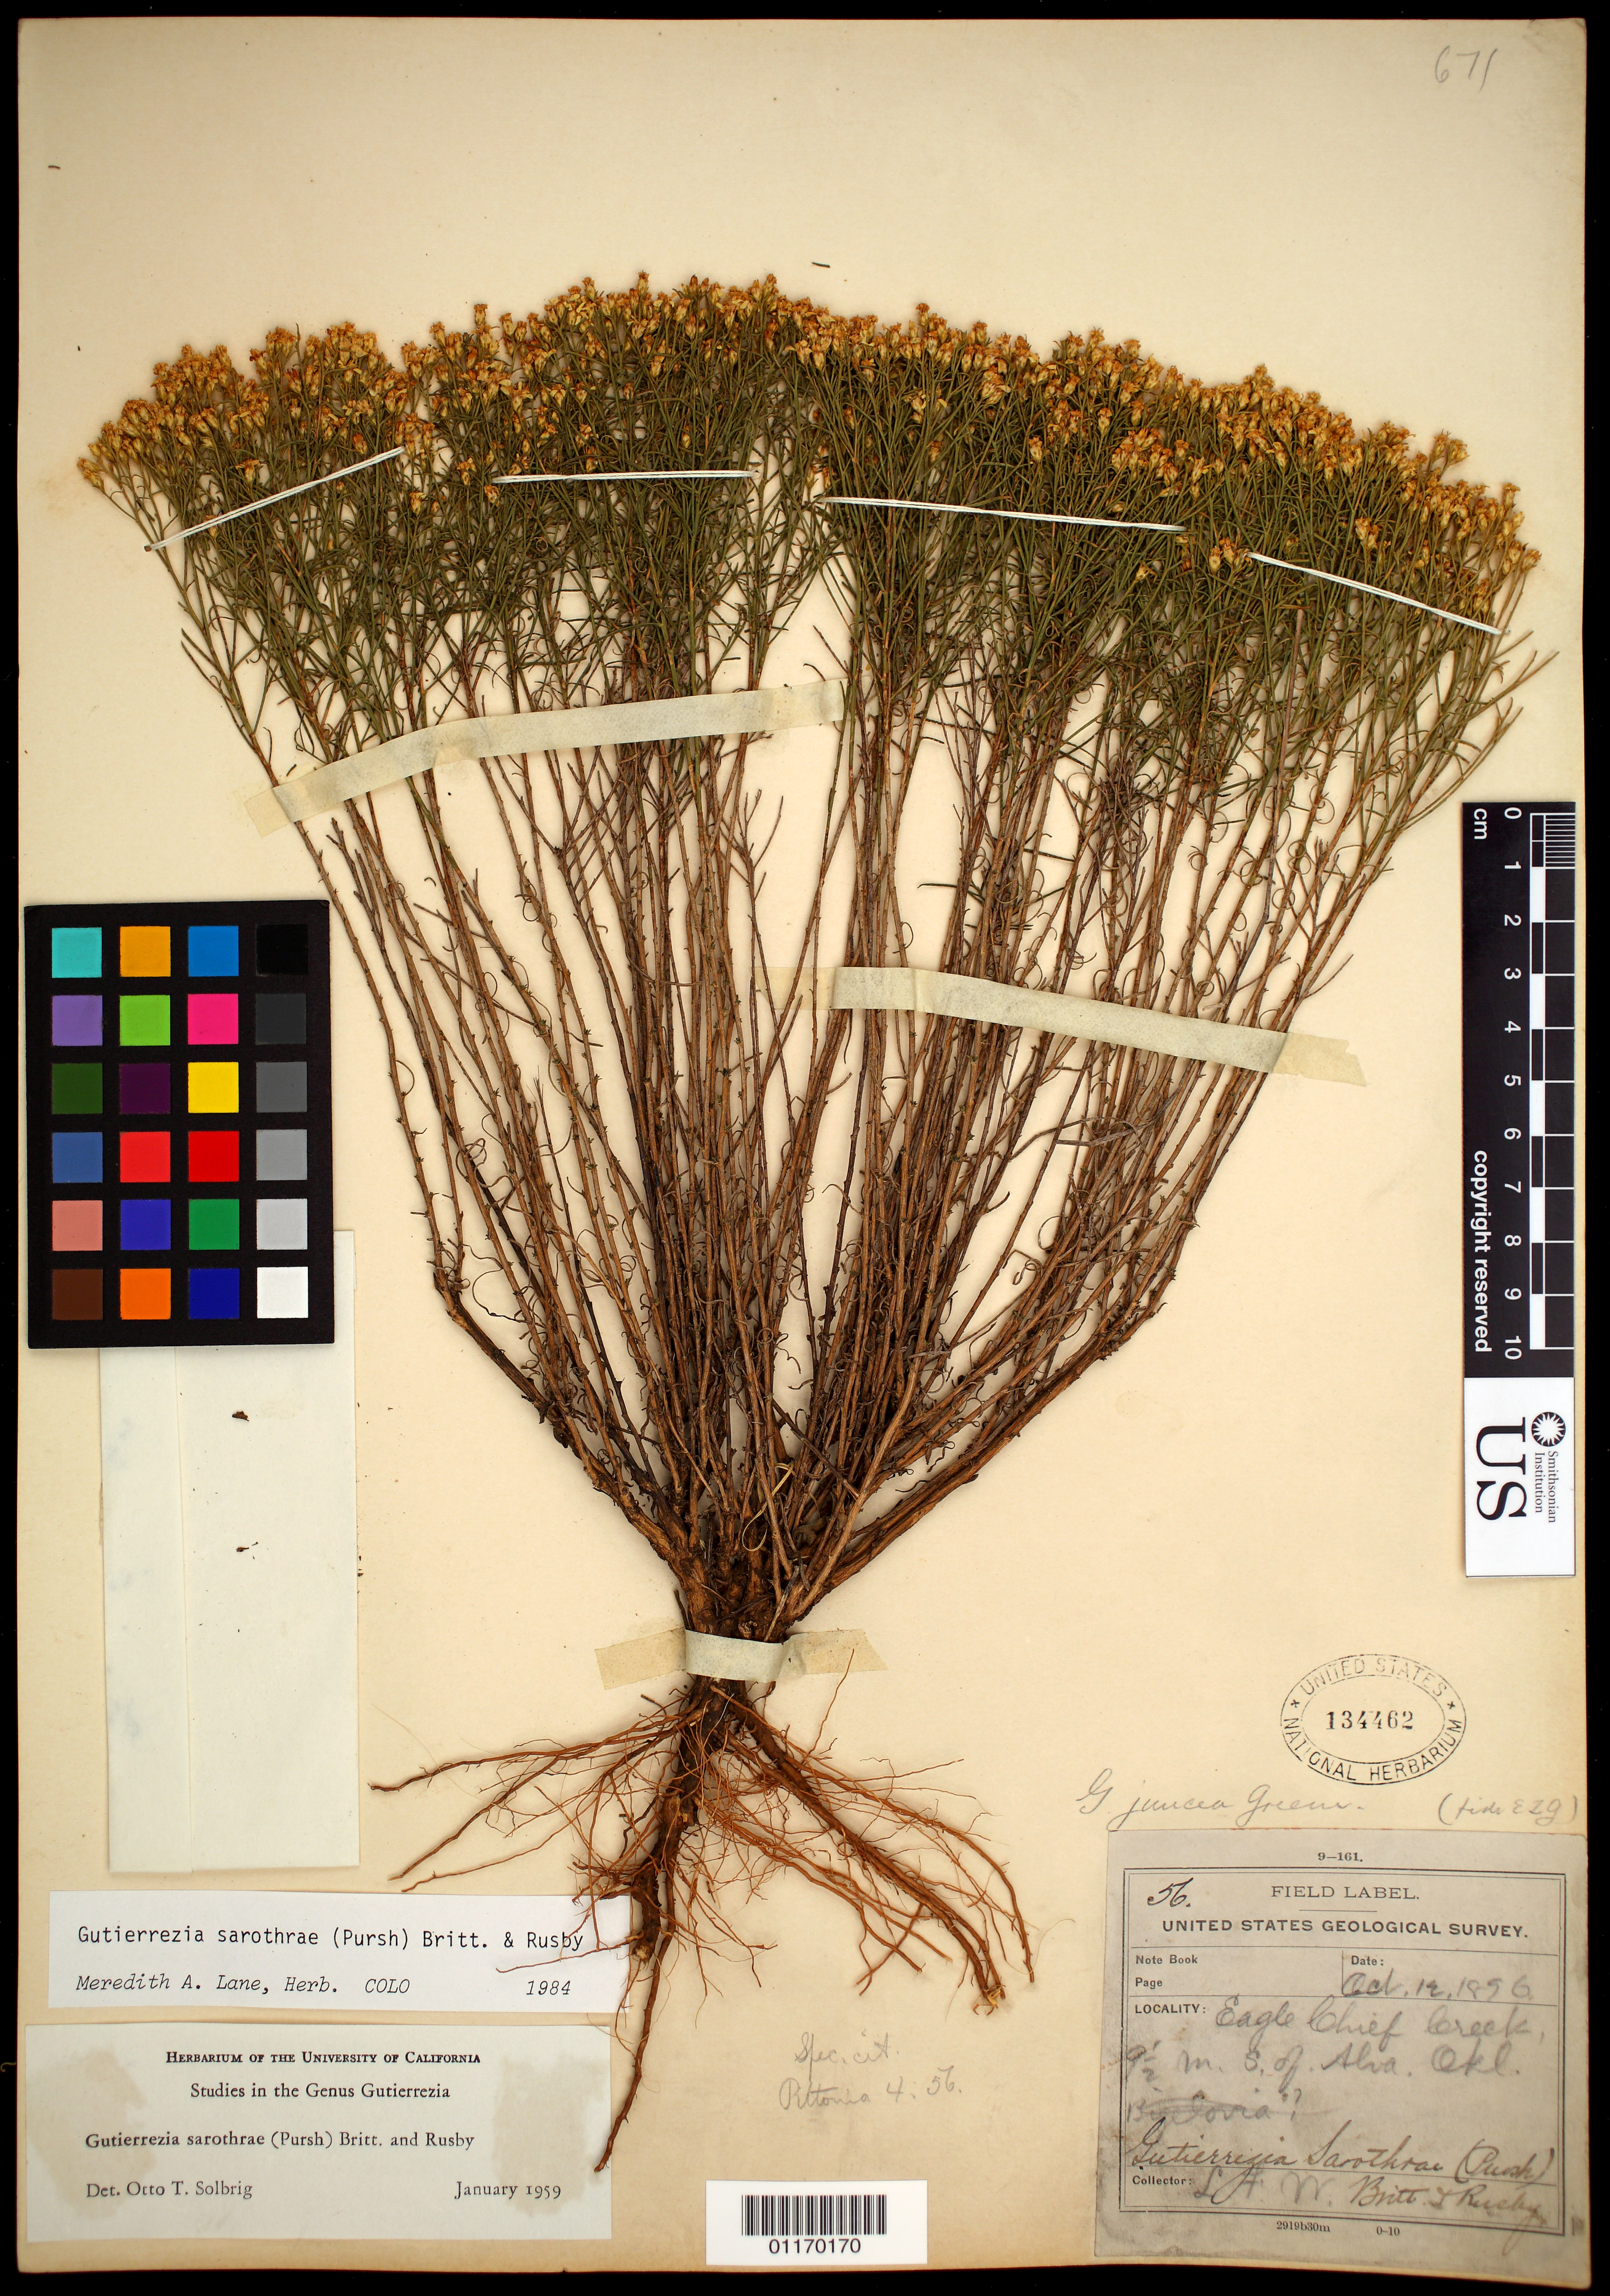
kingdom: Plantae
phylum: Tracheophyta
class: Magnoliopsida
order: Asterales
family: Asteraceae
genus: Gutierrezia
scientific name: Gutierrezia sarothrae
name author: (Pursh) Britton & Rusby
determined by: Lane, M. A.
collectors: L. R. Ward, R. Britt & H. H. Rusby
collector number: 56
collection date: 1896-10-12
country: United States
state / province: Oklahoma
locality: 9.5 m. S. of Alva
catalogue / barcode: US 134462